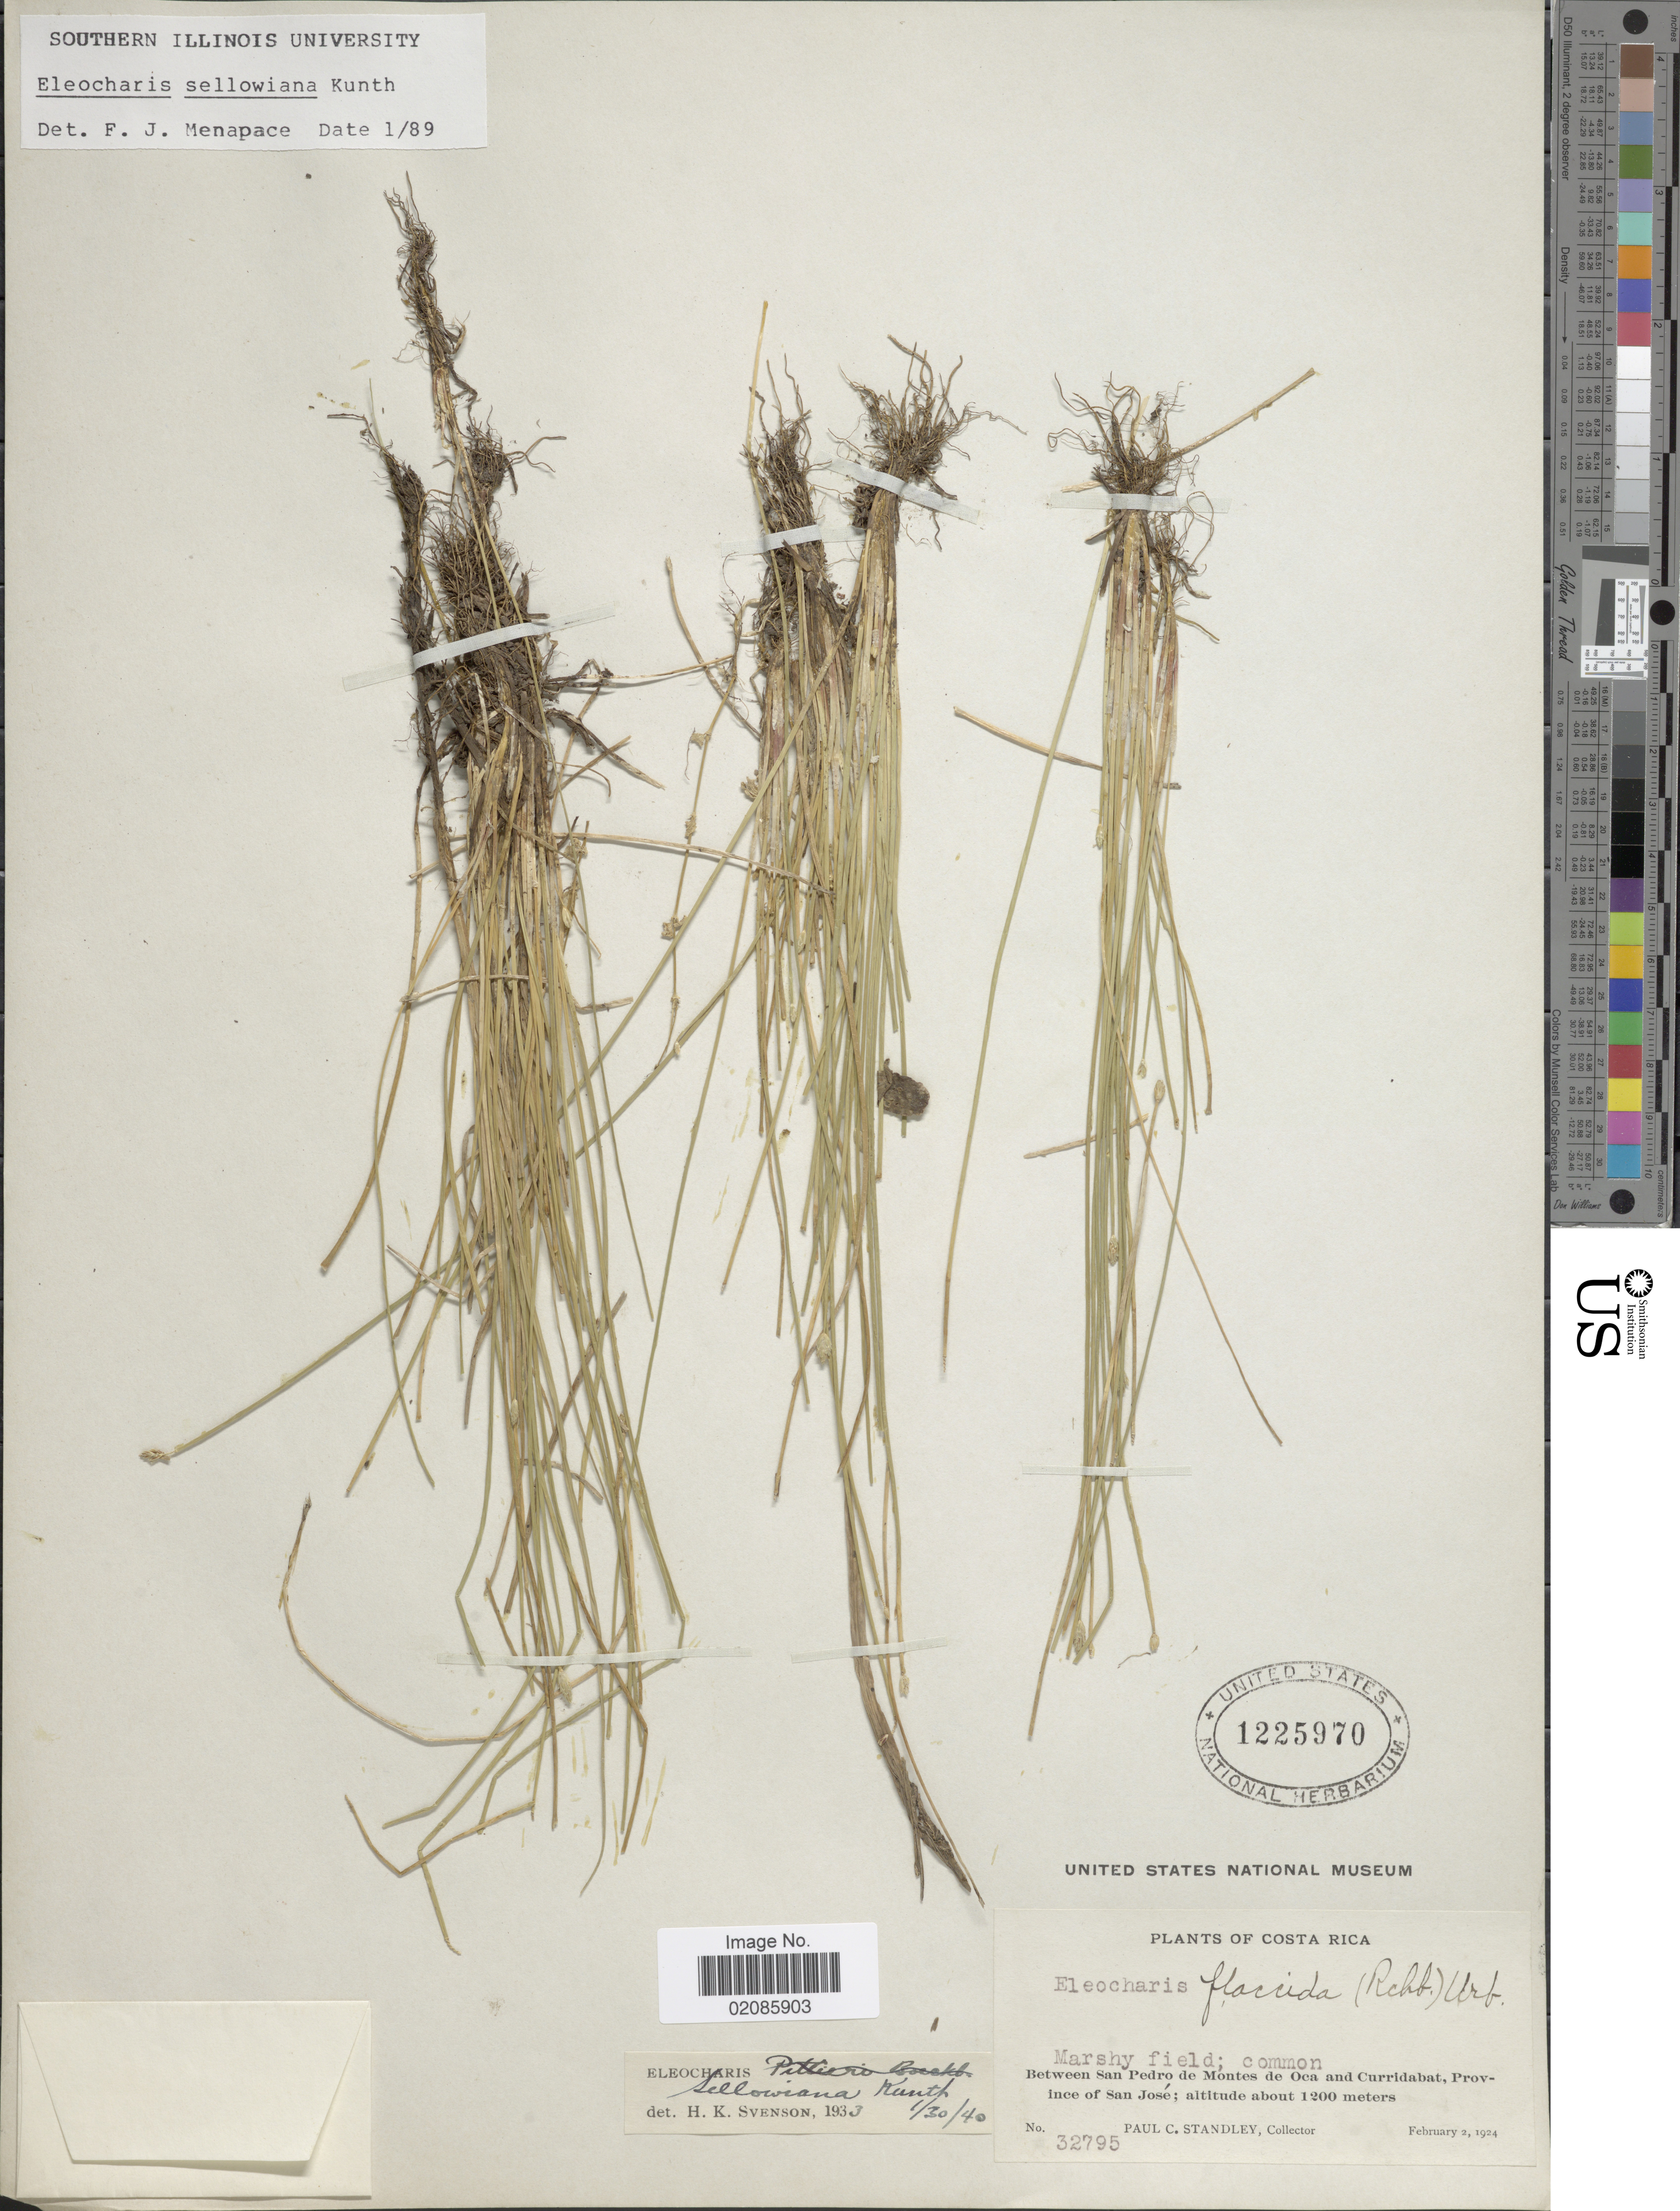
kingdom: Plantae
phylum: Tracheophyta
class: Liliopsida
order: Poales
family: Cyperaceae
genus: Eleocharis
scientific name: Eleocharis sellowiana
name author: Kunth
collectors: P. C. Standley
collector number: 32795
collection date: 1924-02-02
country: Costa Rica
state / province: San José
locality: Between San Pedro de Montes de Oca and Curridabat, Province of San José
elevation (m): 1200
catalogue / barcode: US 1225970